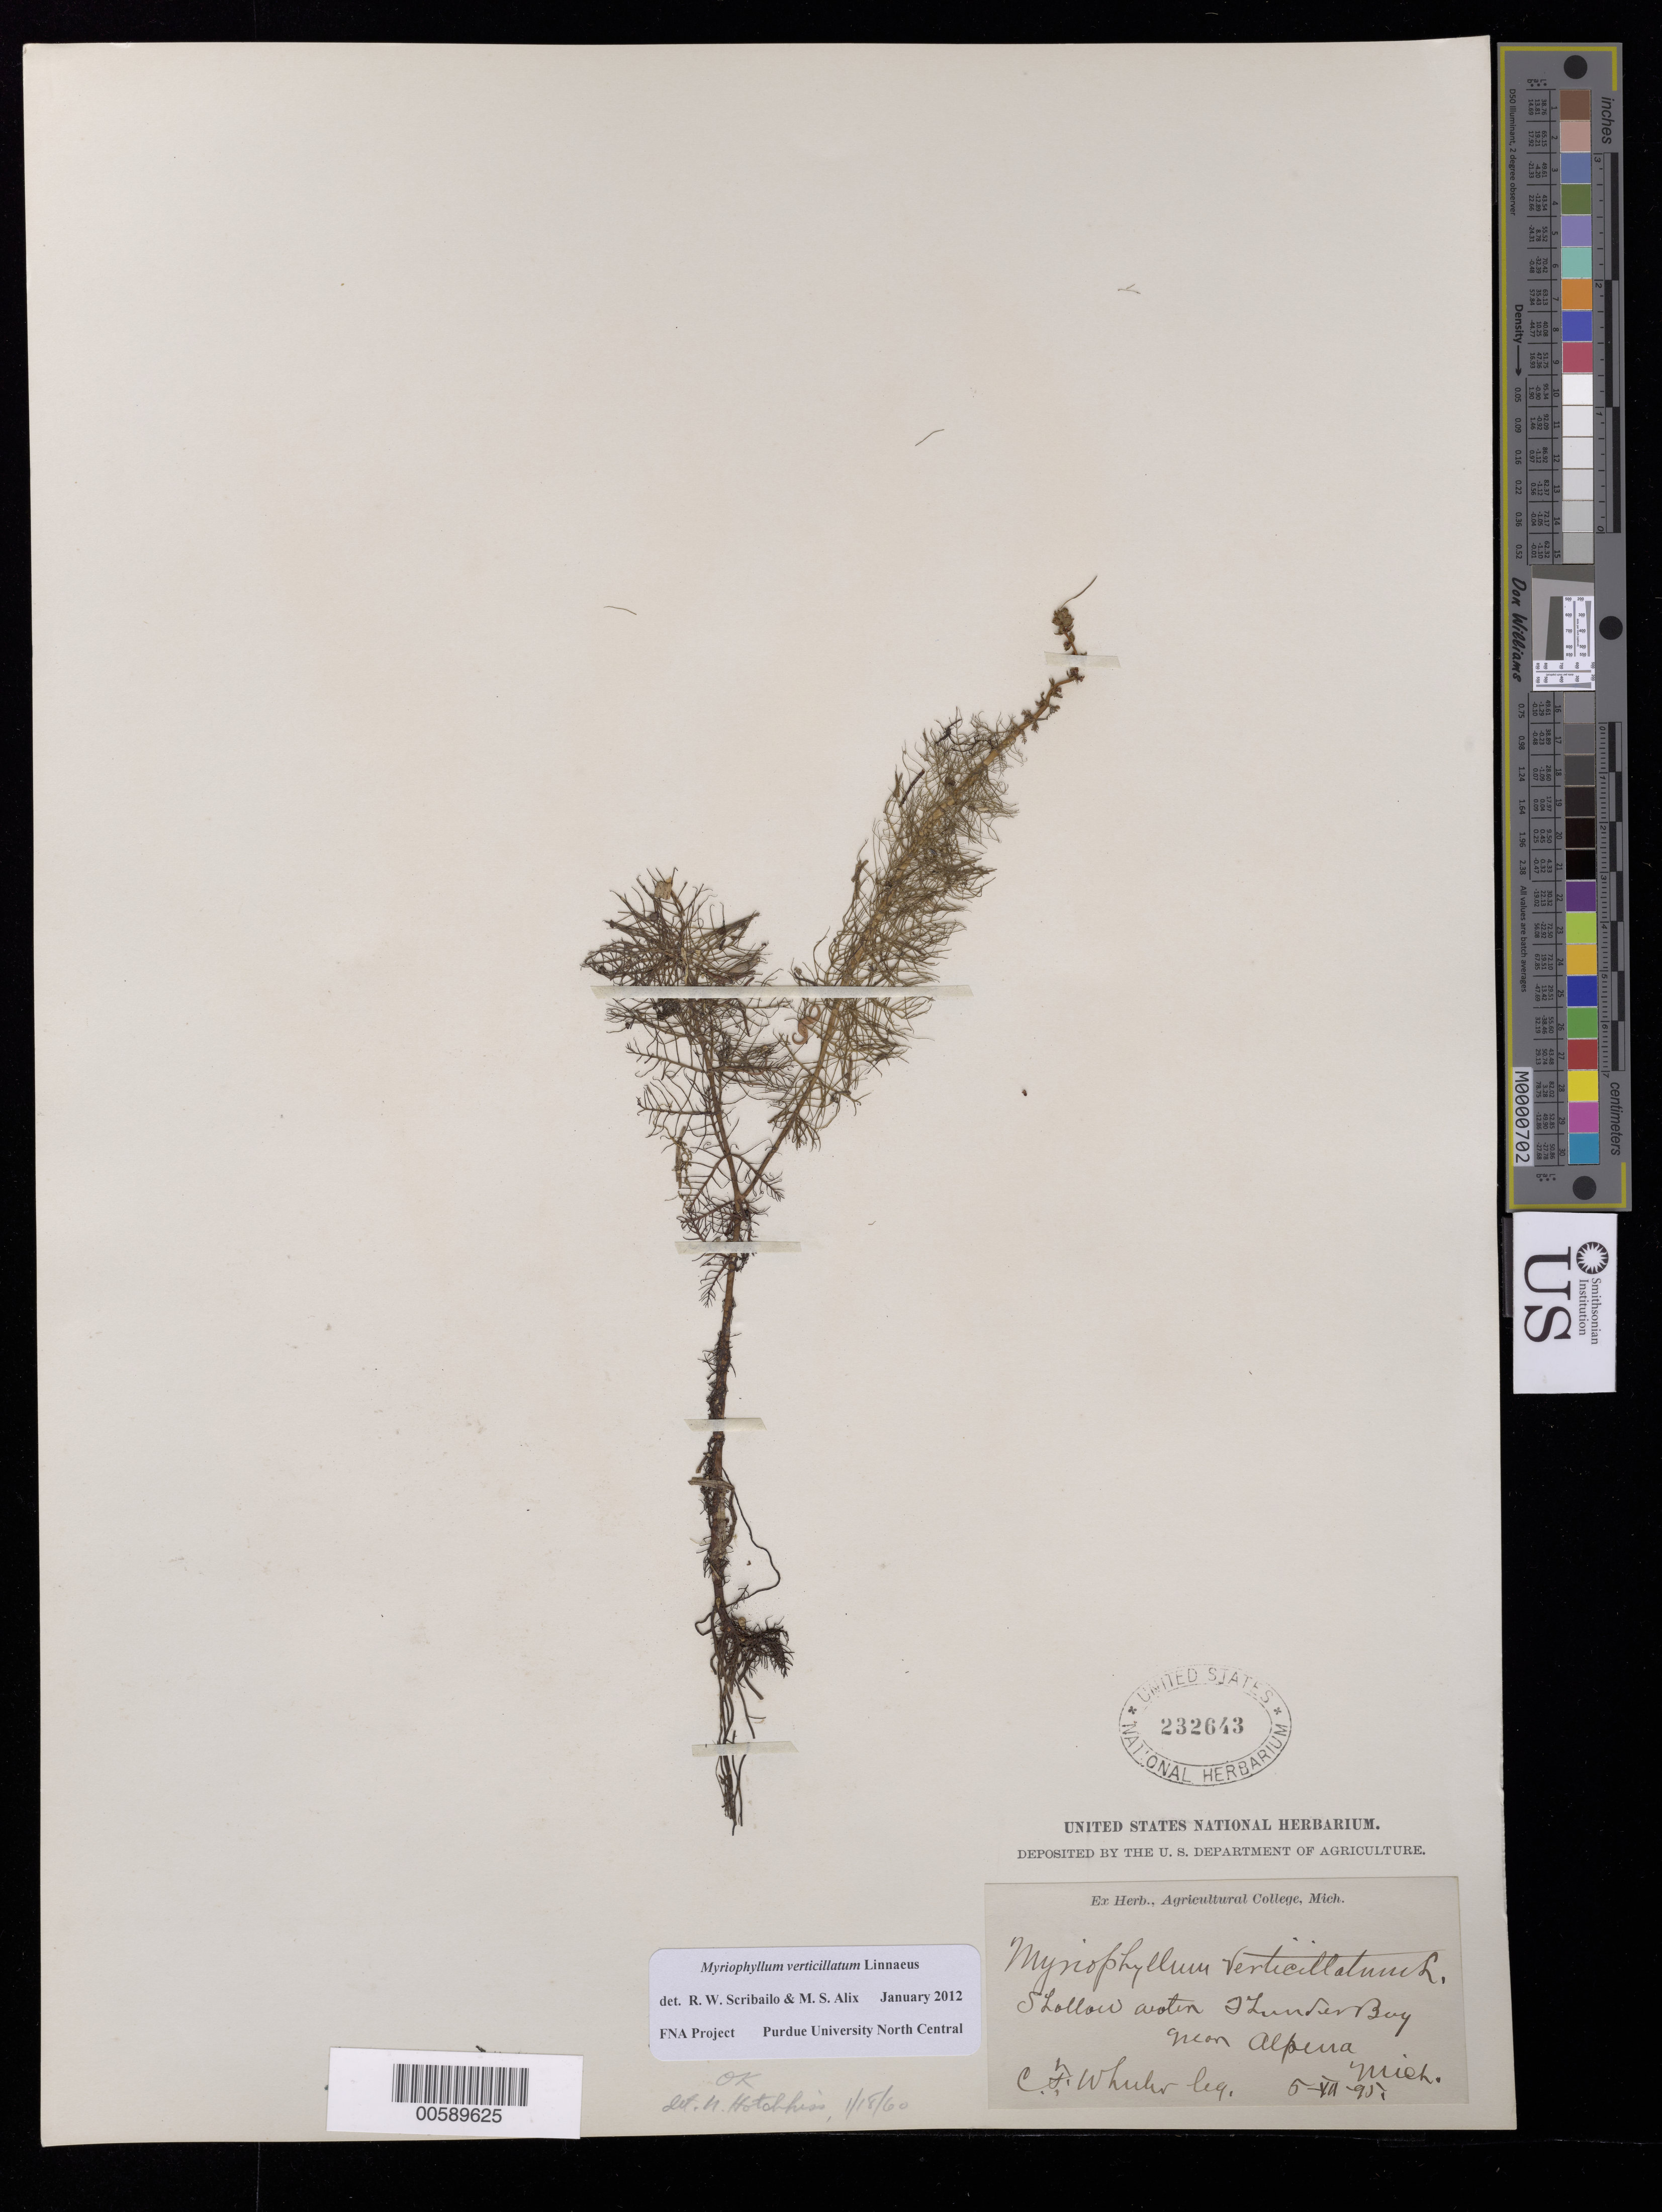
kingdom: Plantae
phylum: Tracheophyta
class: Magnoliopsida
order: Saxifragales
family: Haloragaceae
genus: Myriophyllum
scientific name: Myriophyllum verticillatum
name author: L.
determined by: Scribailo, R. W.; Alix, M. S.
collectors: C. Wheeler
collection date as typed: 05 Dec 1895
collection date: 1895-12-05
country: United States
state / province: Michigan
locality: Thunder Bay near Alpina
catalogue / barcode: US 232643